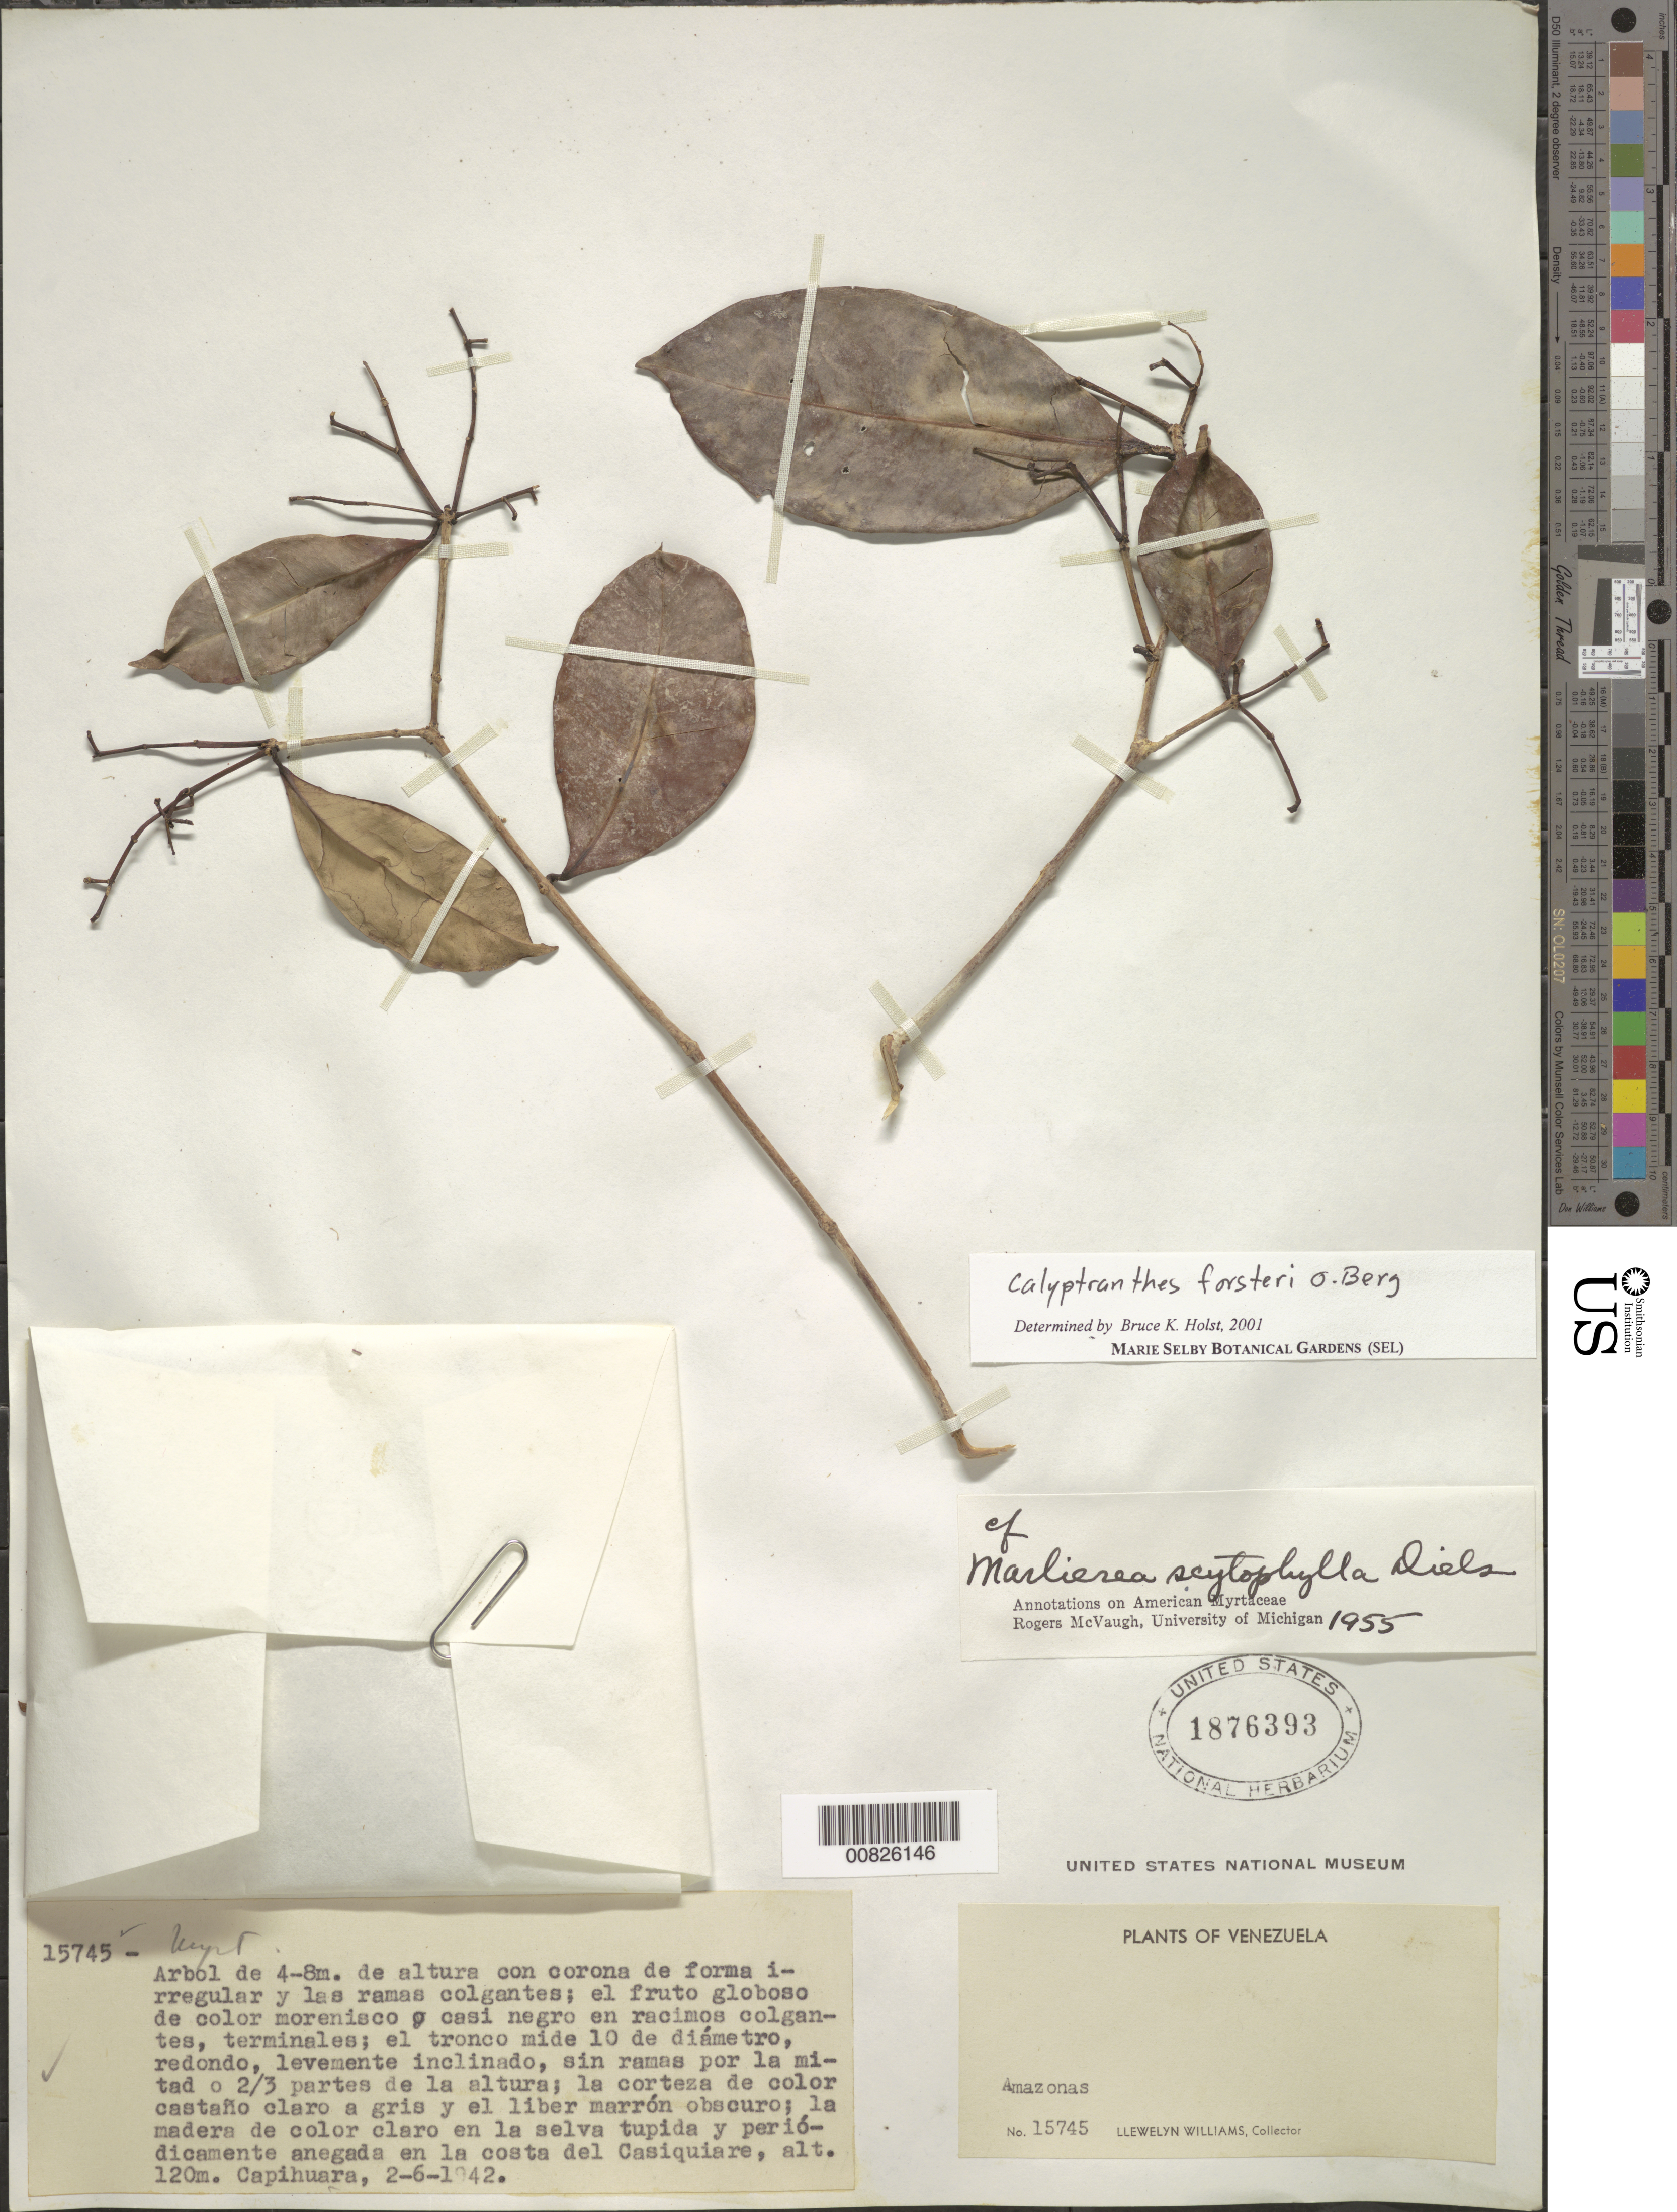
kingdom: Plantae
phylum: Tracheophyta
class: Magnoliopsida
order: Myrtales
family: Myrtaceae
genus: Myrcia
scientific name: Myrcia neoforsteri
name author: A.R. Lourenço & E. Lucas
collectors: Ll. Williams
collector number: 15745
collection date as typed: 2-Jun-42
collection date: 1942-06-02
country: Venezuela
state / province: Amazonas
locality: Capihuara, Alto Casiquiare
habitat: Selva tupida y periodicamente anegada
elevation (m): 120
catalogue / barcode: US 1876393